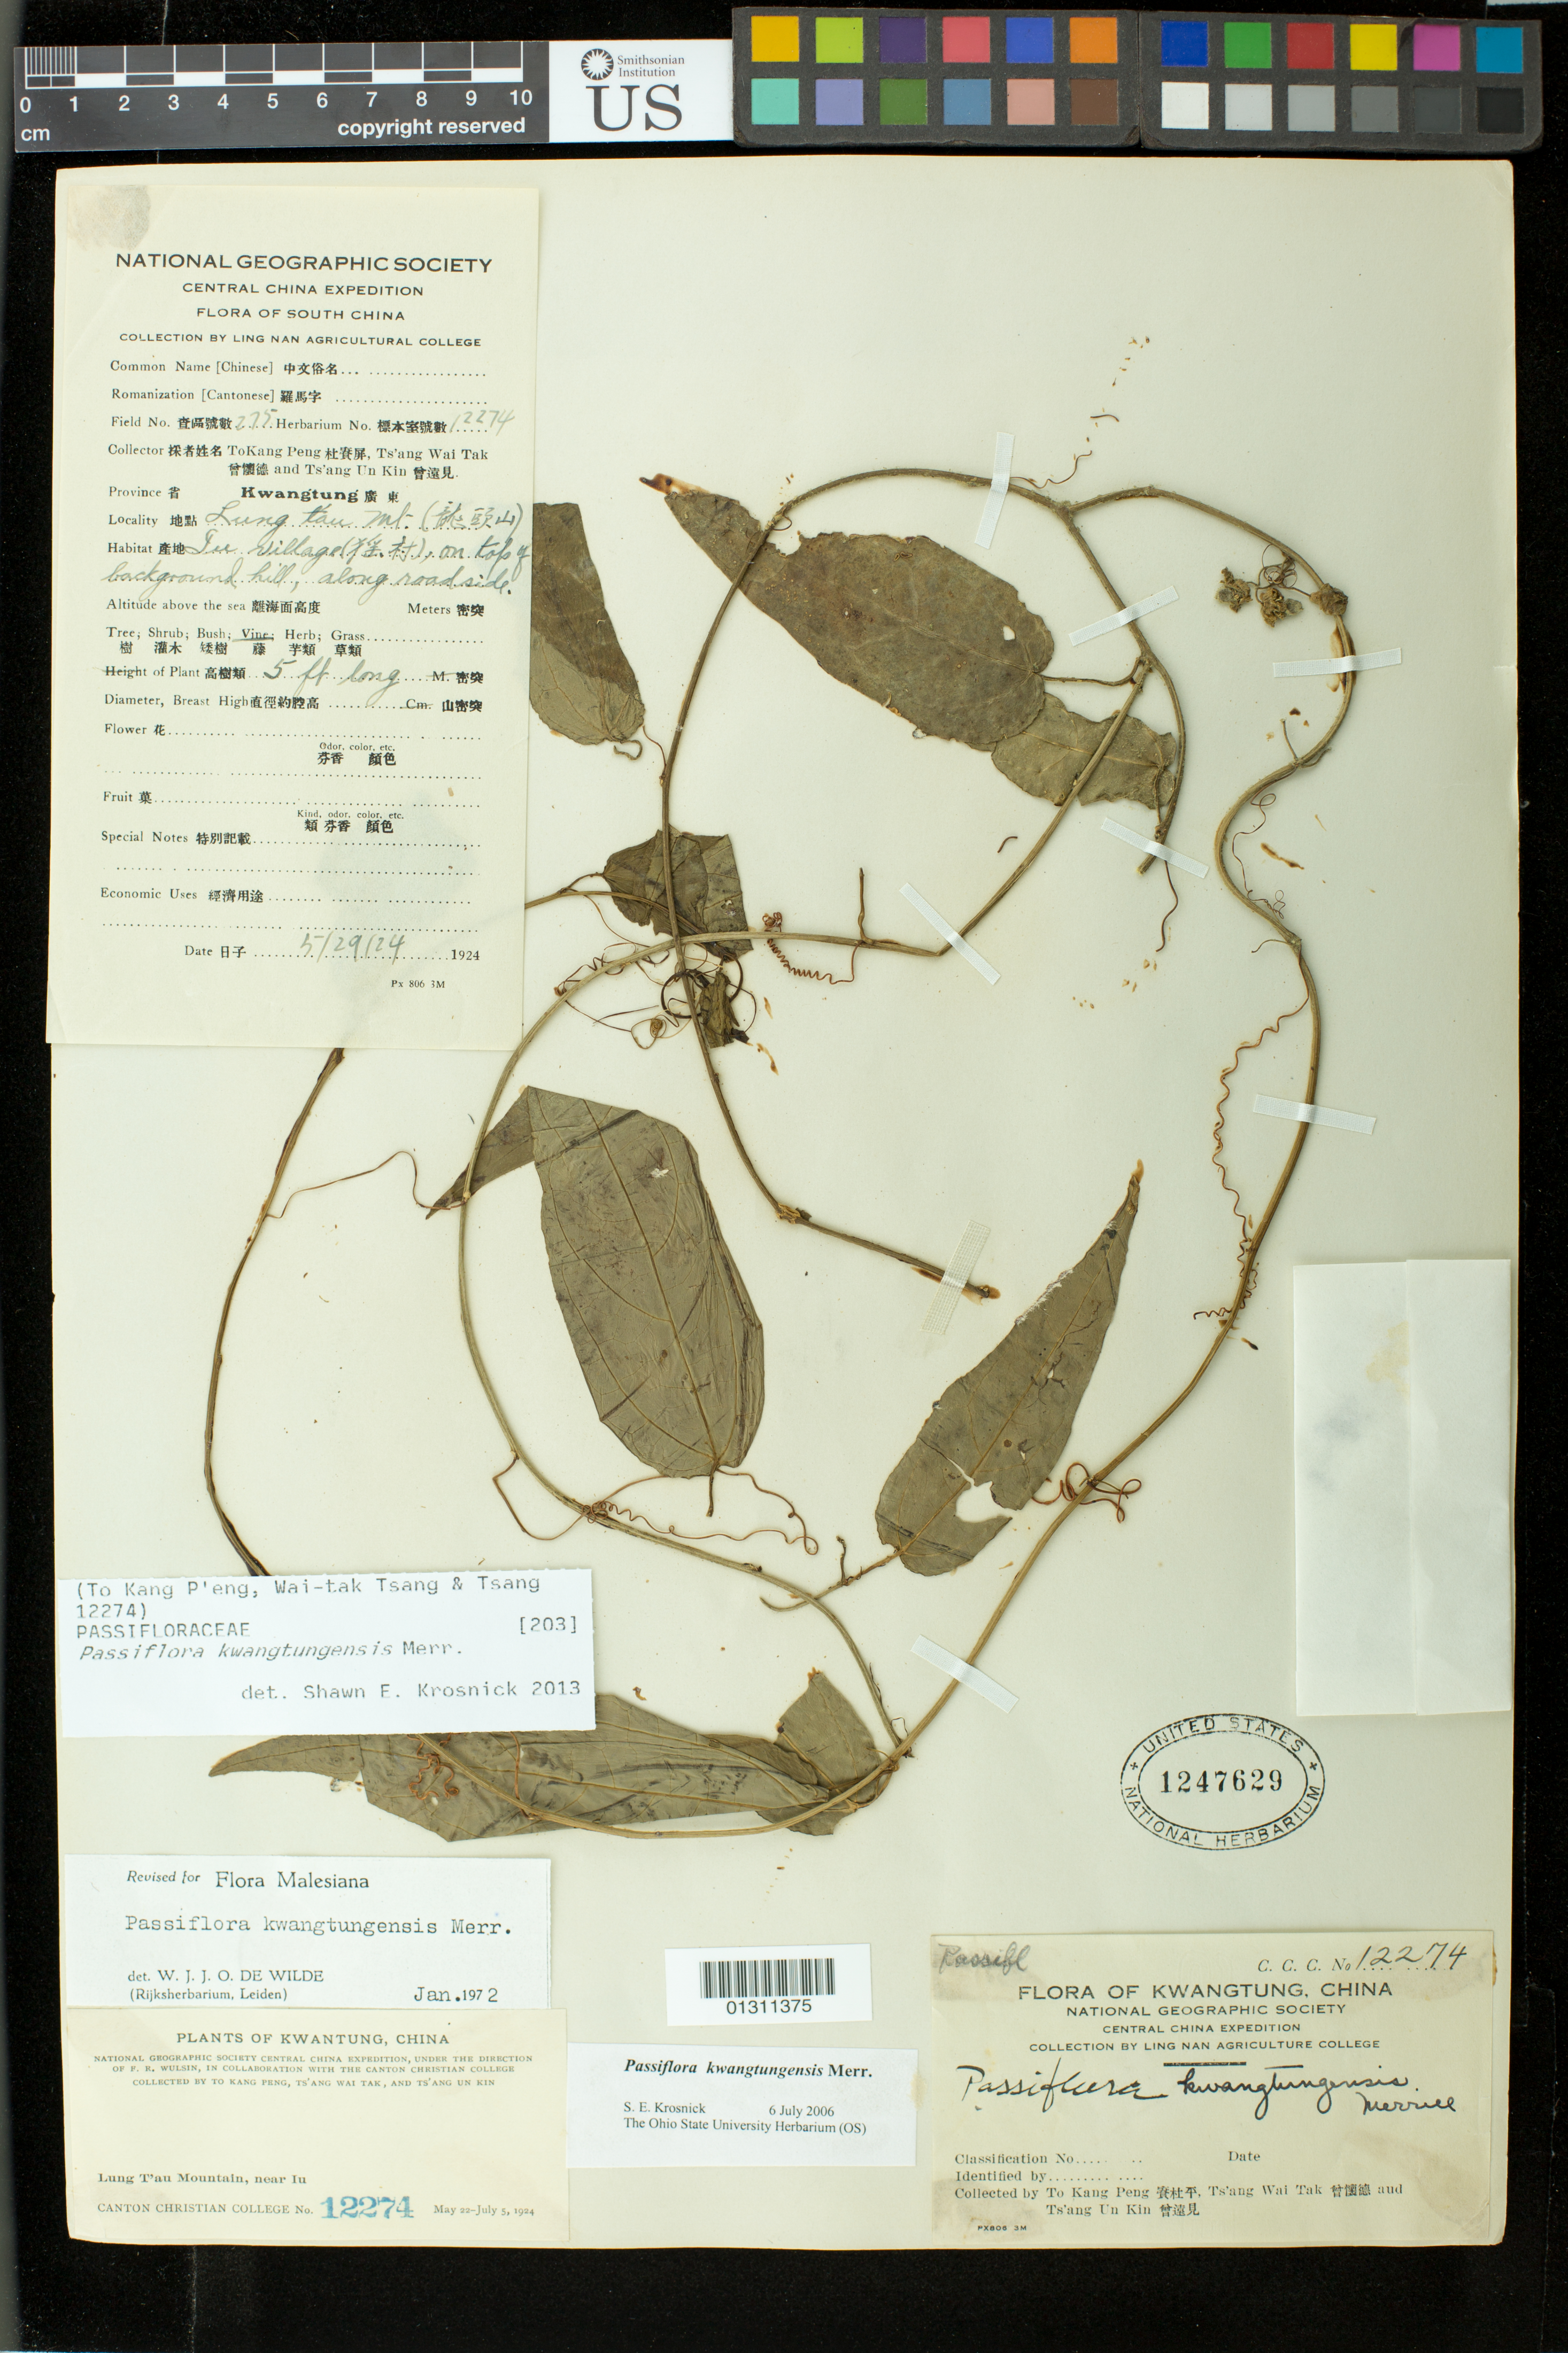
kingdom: Plantae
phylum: Tracheophyta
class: Magnoliopsida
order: Malpighiales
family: Passifloraceae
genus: Passiflora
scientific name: Passiflora kwangtungensis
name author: Merr.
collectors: T. K. Peng, T. Tak & T. Kin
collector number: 12274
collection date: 1924-05-22/1924-07-05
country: China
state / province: Guangxi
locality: Lung T'au Mt, near Iu.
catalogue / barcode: US 1247629